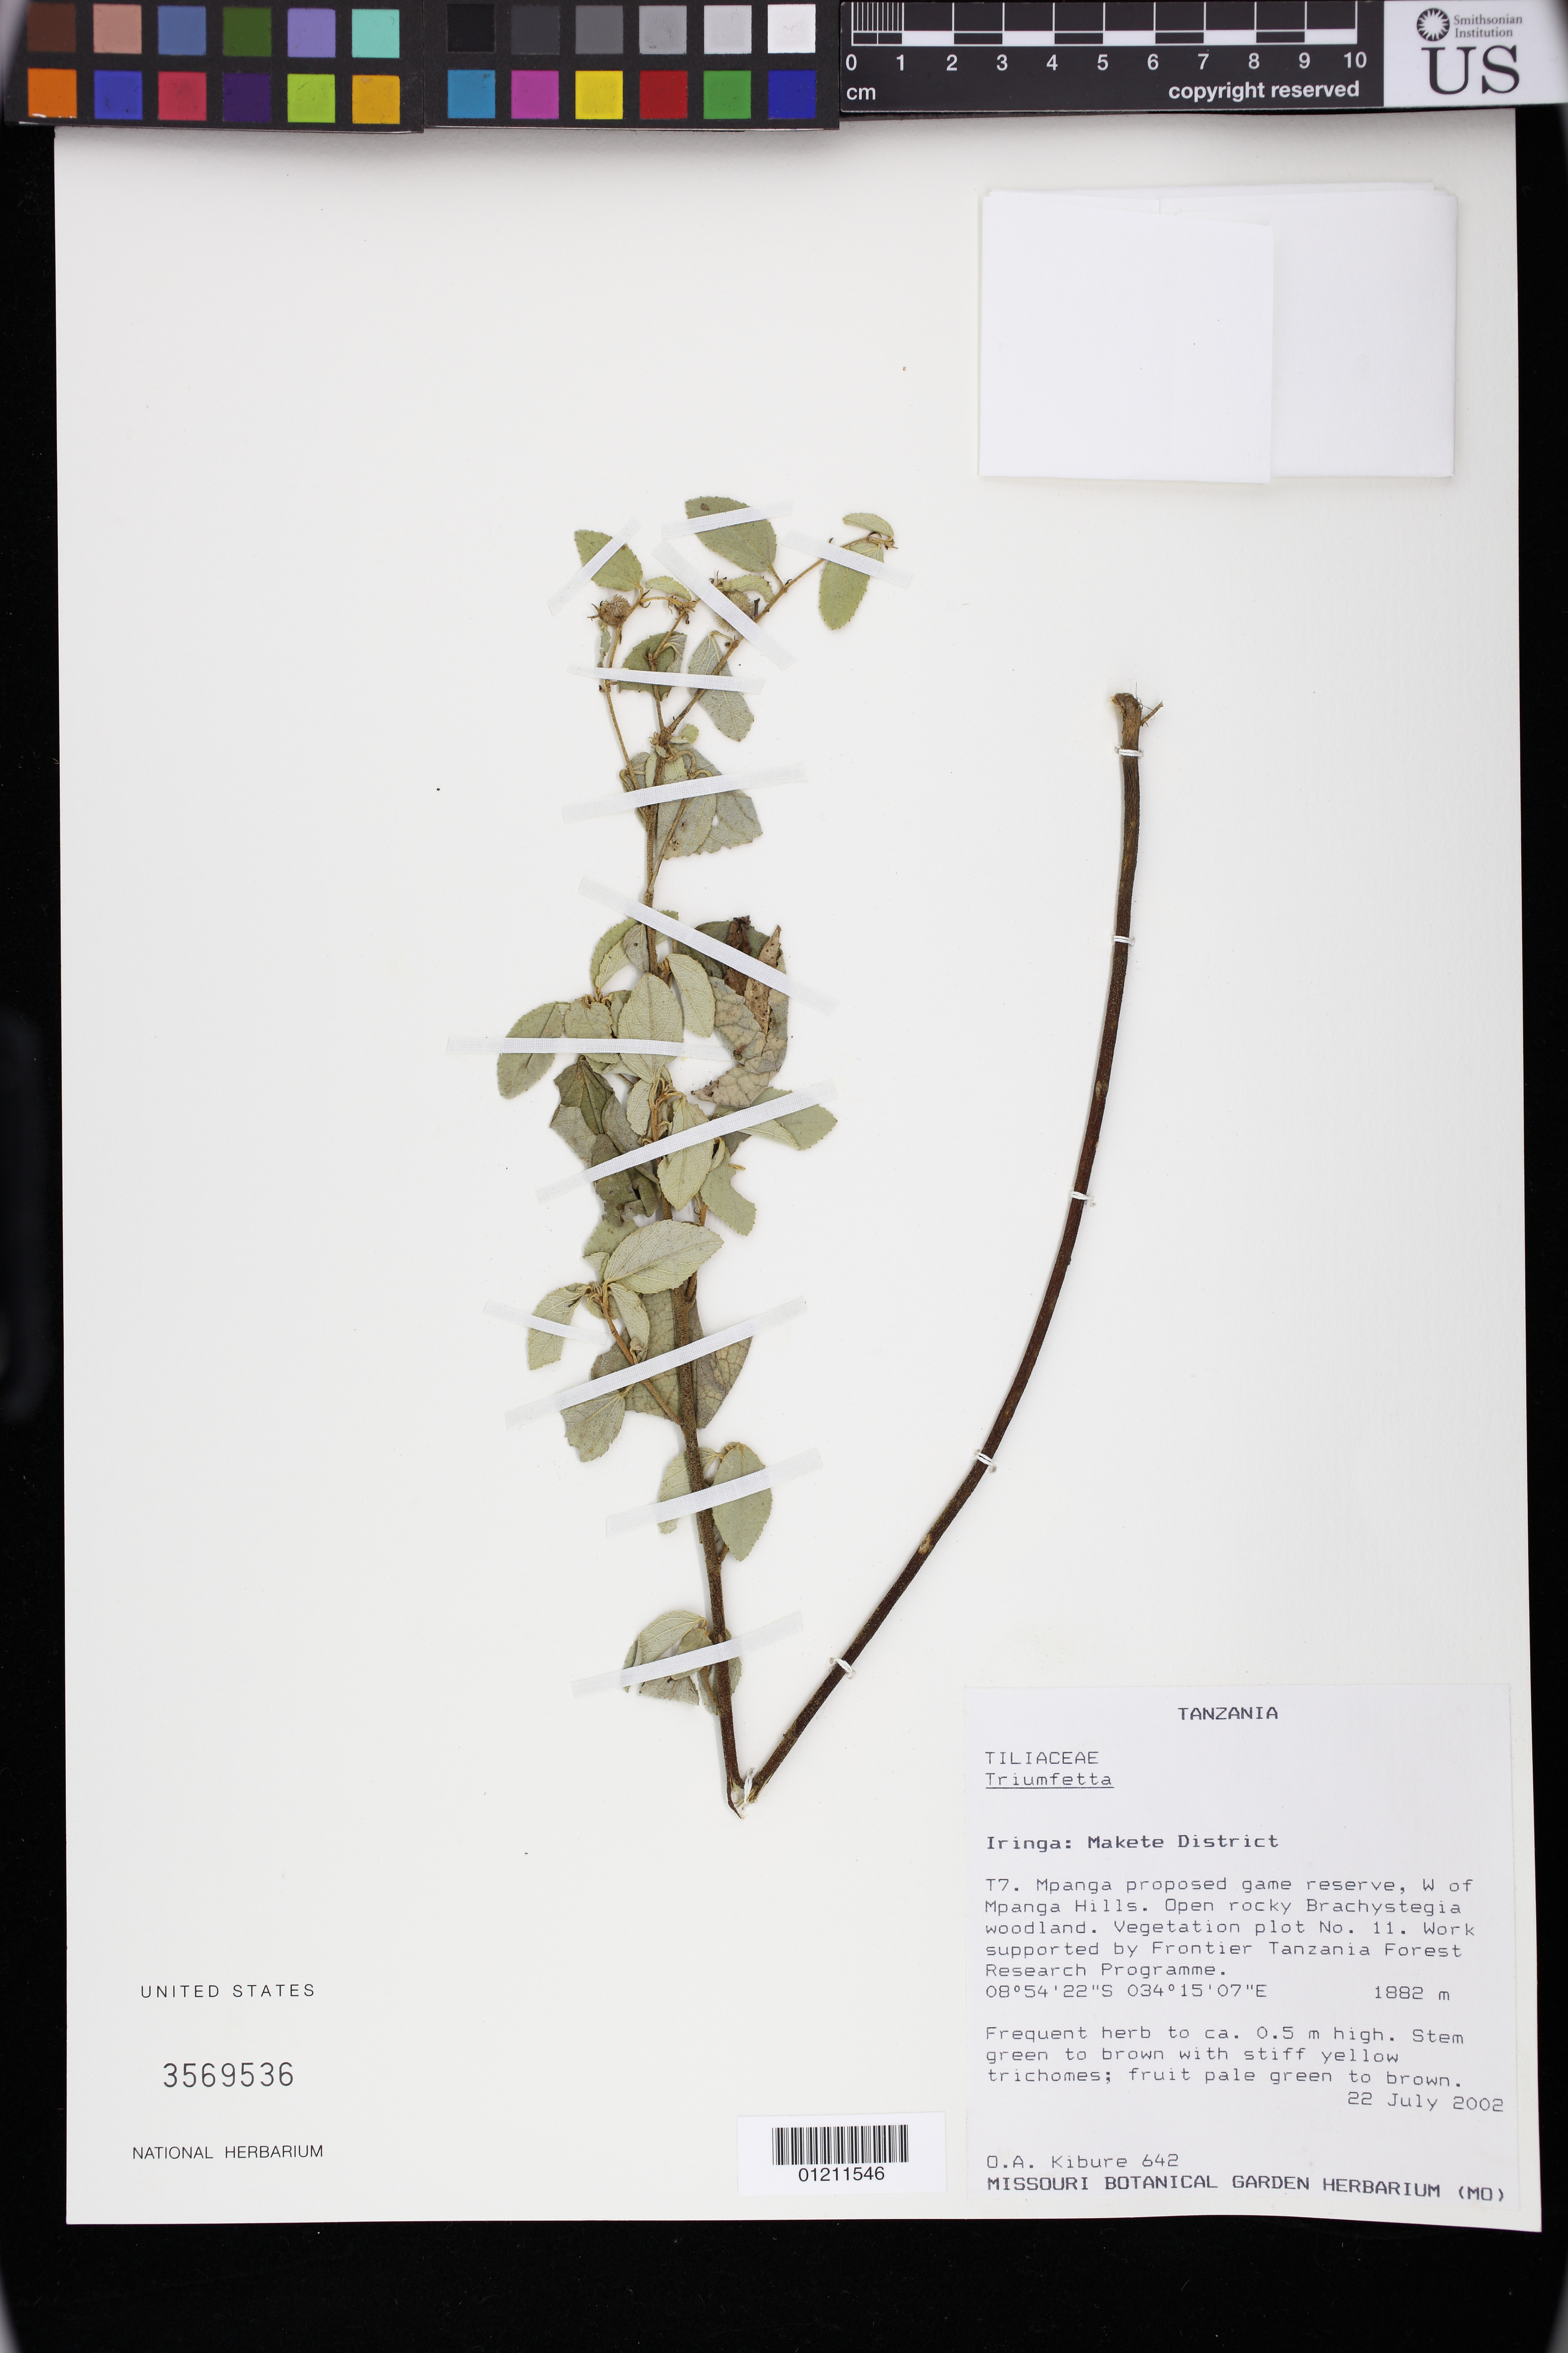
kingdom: Plantae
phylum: Tracheophyta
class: Magnoliopsida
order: Malvales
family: Malvaceae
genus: Triumfetta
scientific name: Triumfetta dekindtiana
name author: Engl.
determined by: Dorr, Laurence J., Curator (BOT), Smithsonian Institution - National Museum of Natural History (UNITED STATES)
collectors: O. Kibure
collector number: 642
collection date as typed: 22 Jul 2002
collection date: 2002-07-22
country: Tanzania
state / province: Iringa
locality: Iringa: Makete District. T7. Mpanga proposed game reserve, W of Mpanga Hills. Vegetation plot 11.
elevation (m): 1882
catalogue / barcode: US 3569536